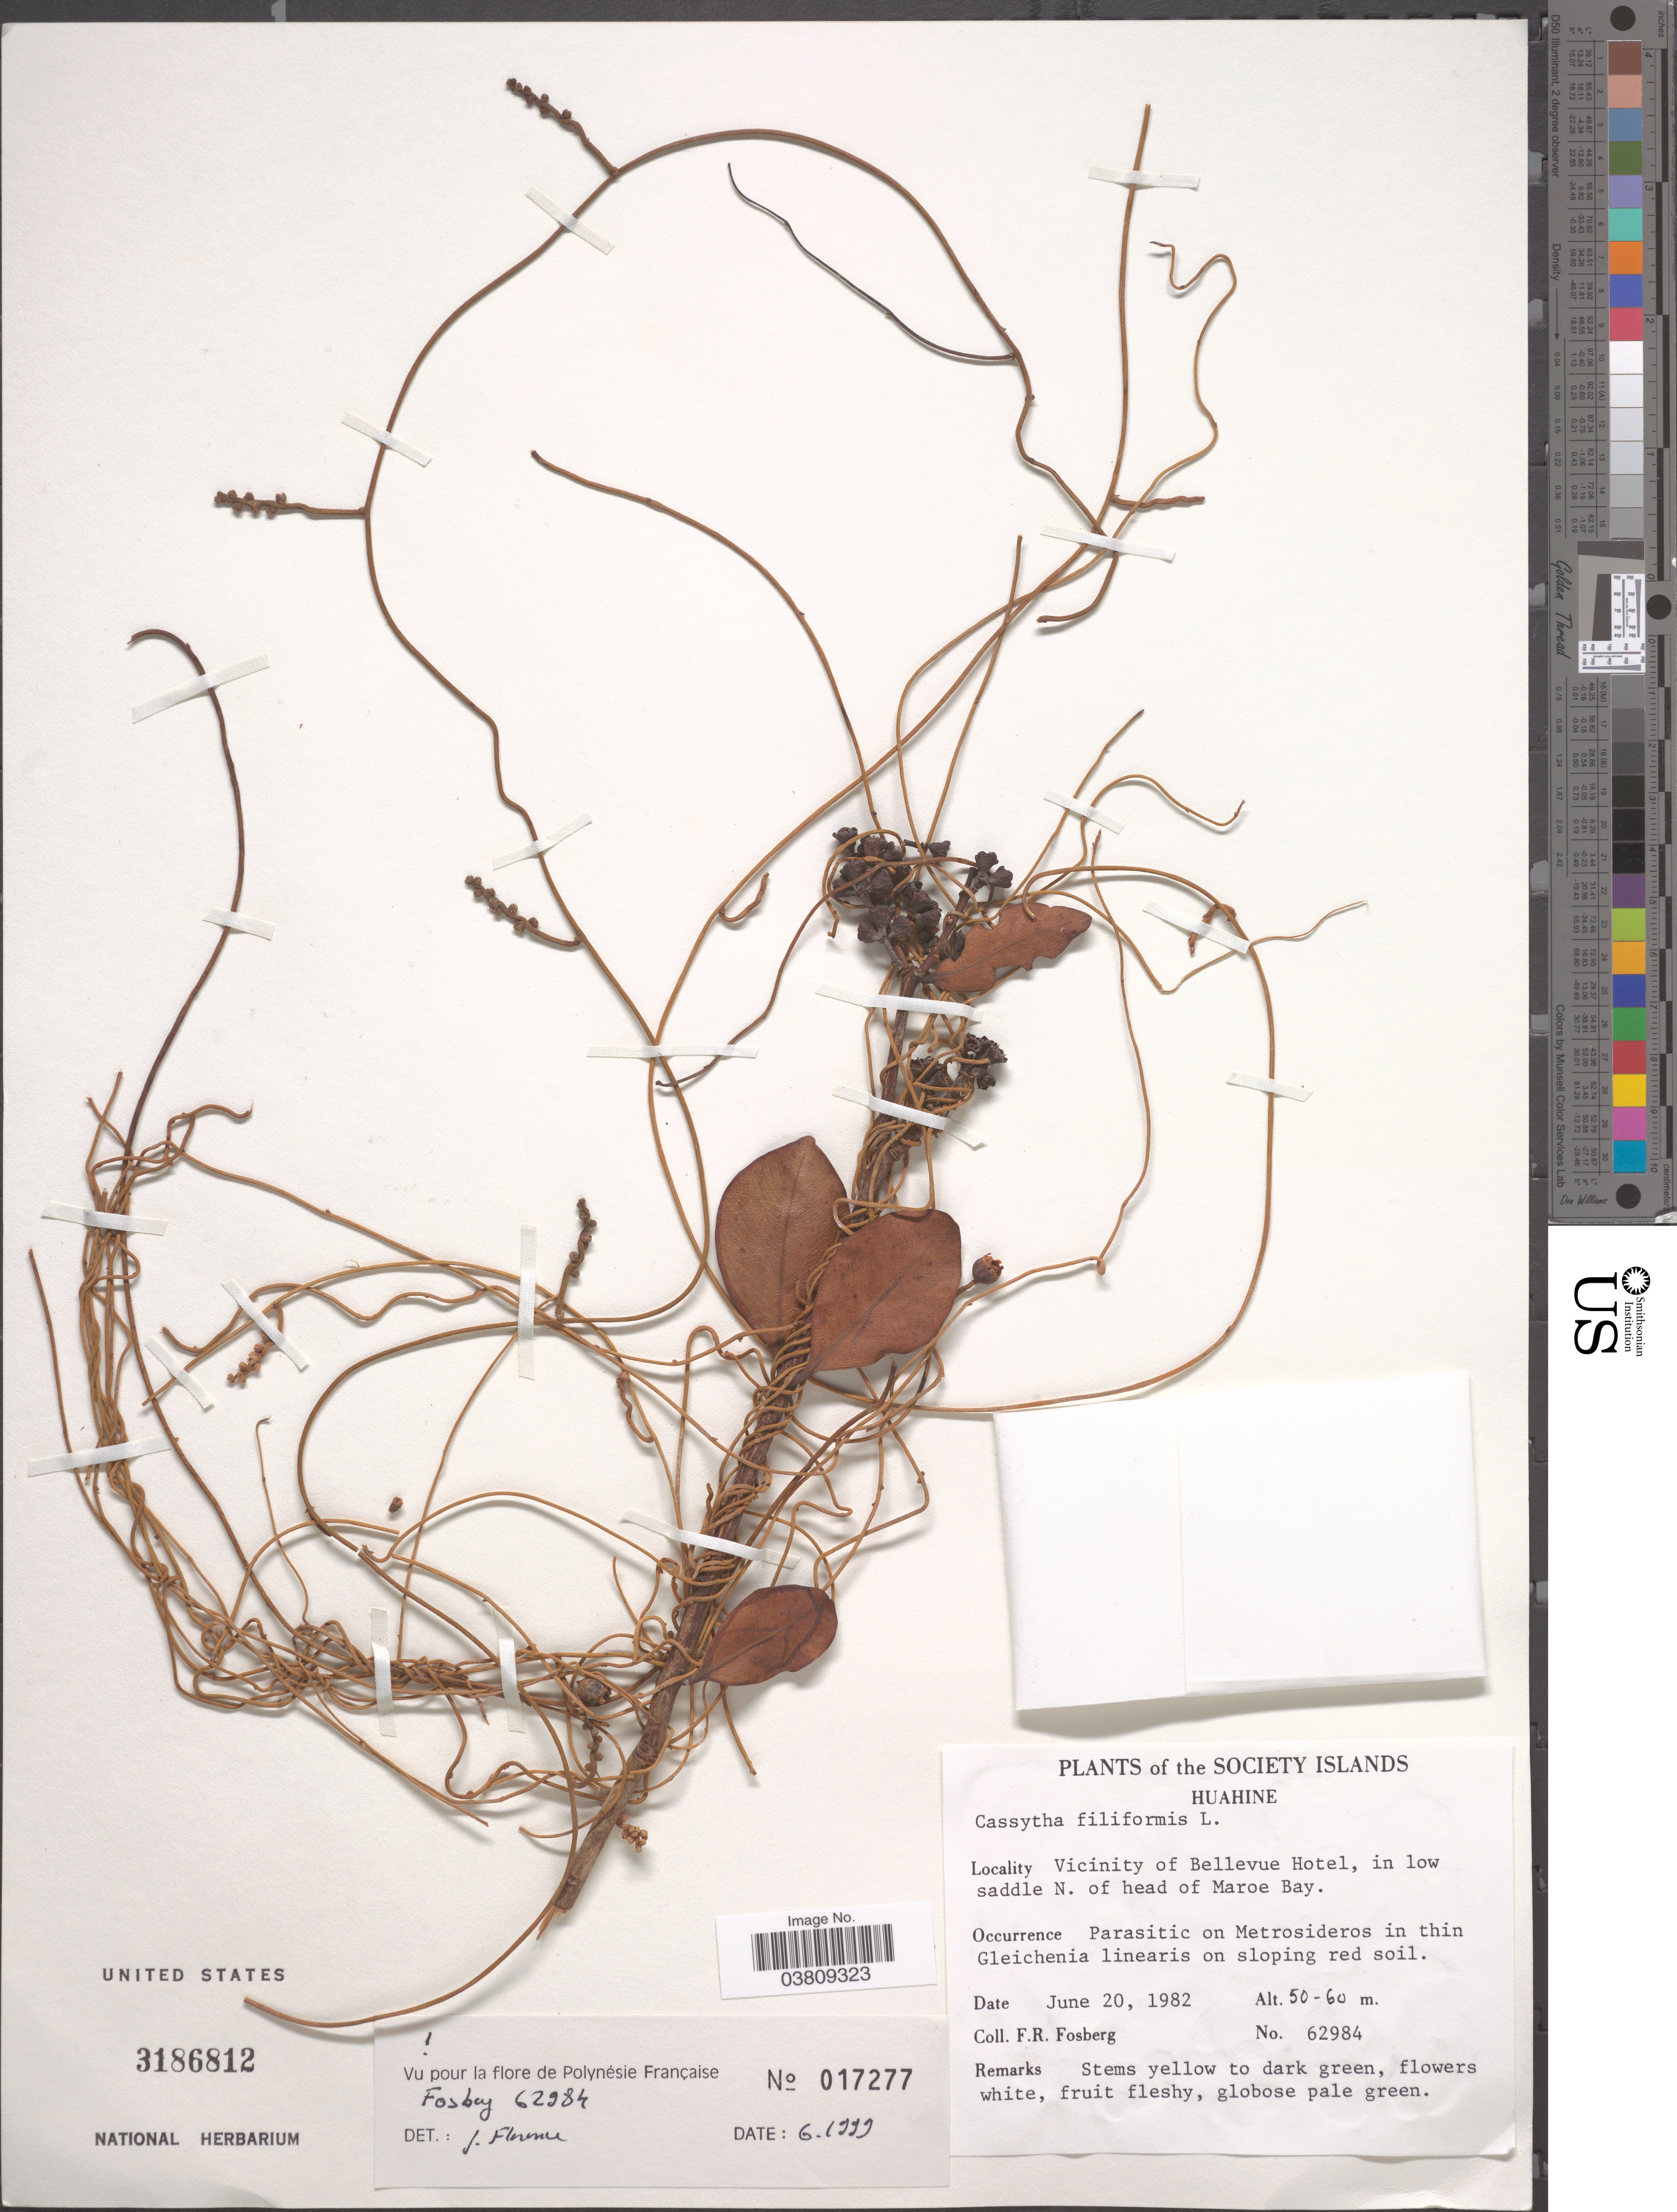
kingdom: Plantae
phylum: Tracheophyta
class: Magnoliopsida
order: Laurales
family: Lauraceae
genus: Cassytha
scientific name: Cassytha filiformis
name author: L.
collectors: F. R. Fosberg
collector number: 62984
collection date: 1982-06-20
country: French Polynesia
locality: Society Islands. Huahine. Vicinity of Bellevue Hotel, in low saddle N. of head of Maroe Bay.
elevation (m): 50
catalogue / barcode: US 3186812